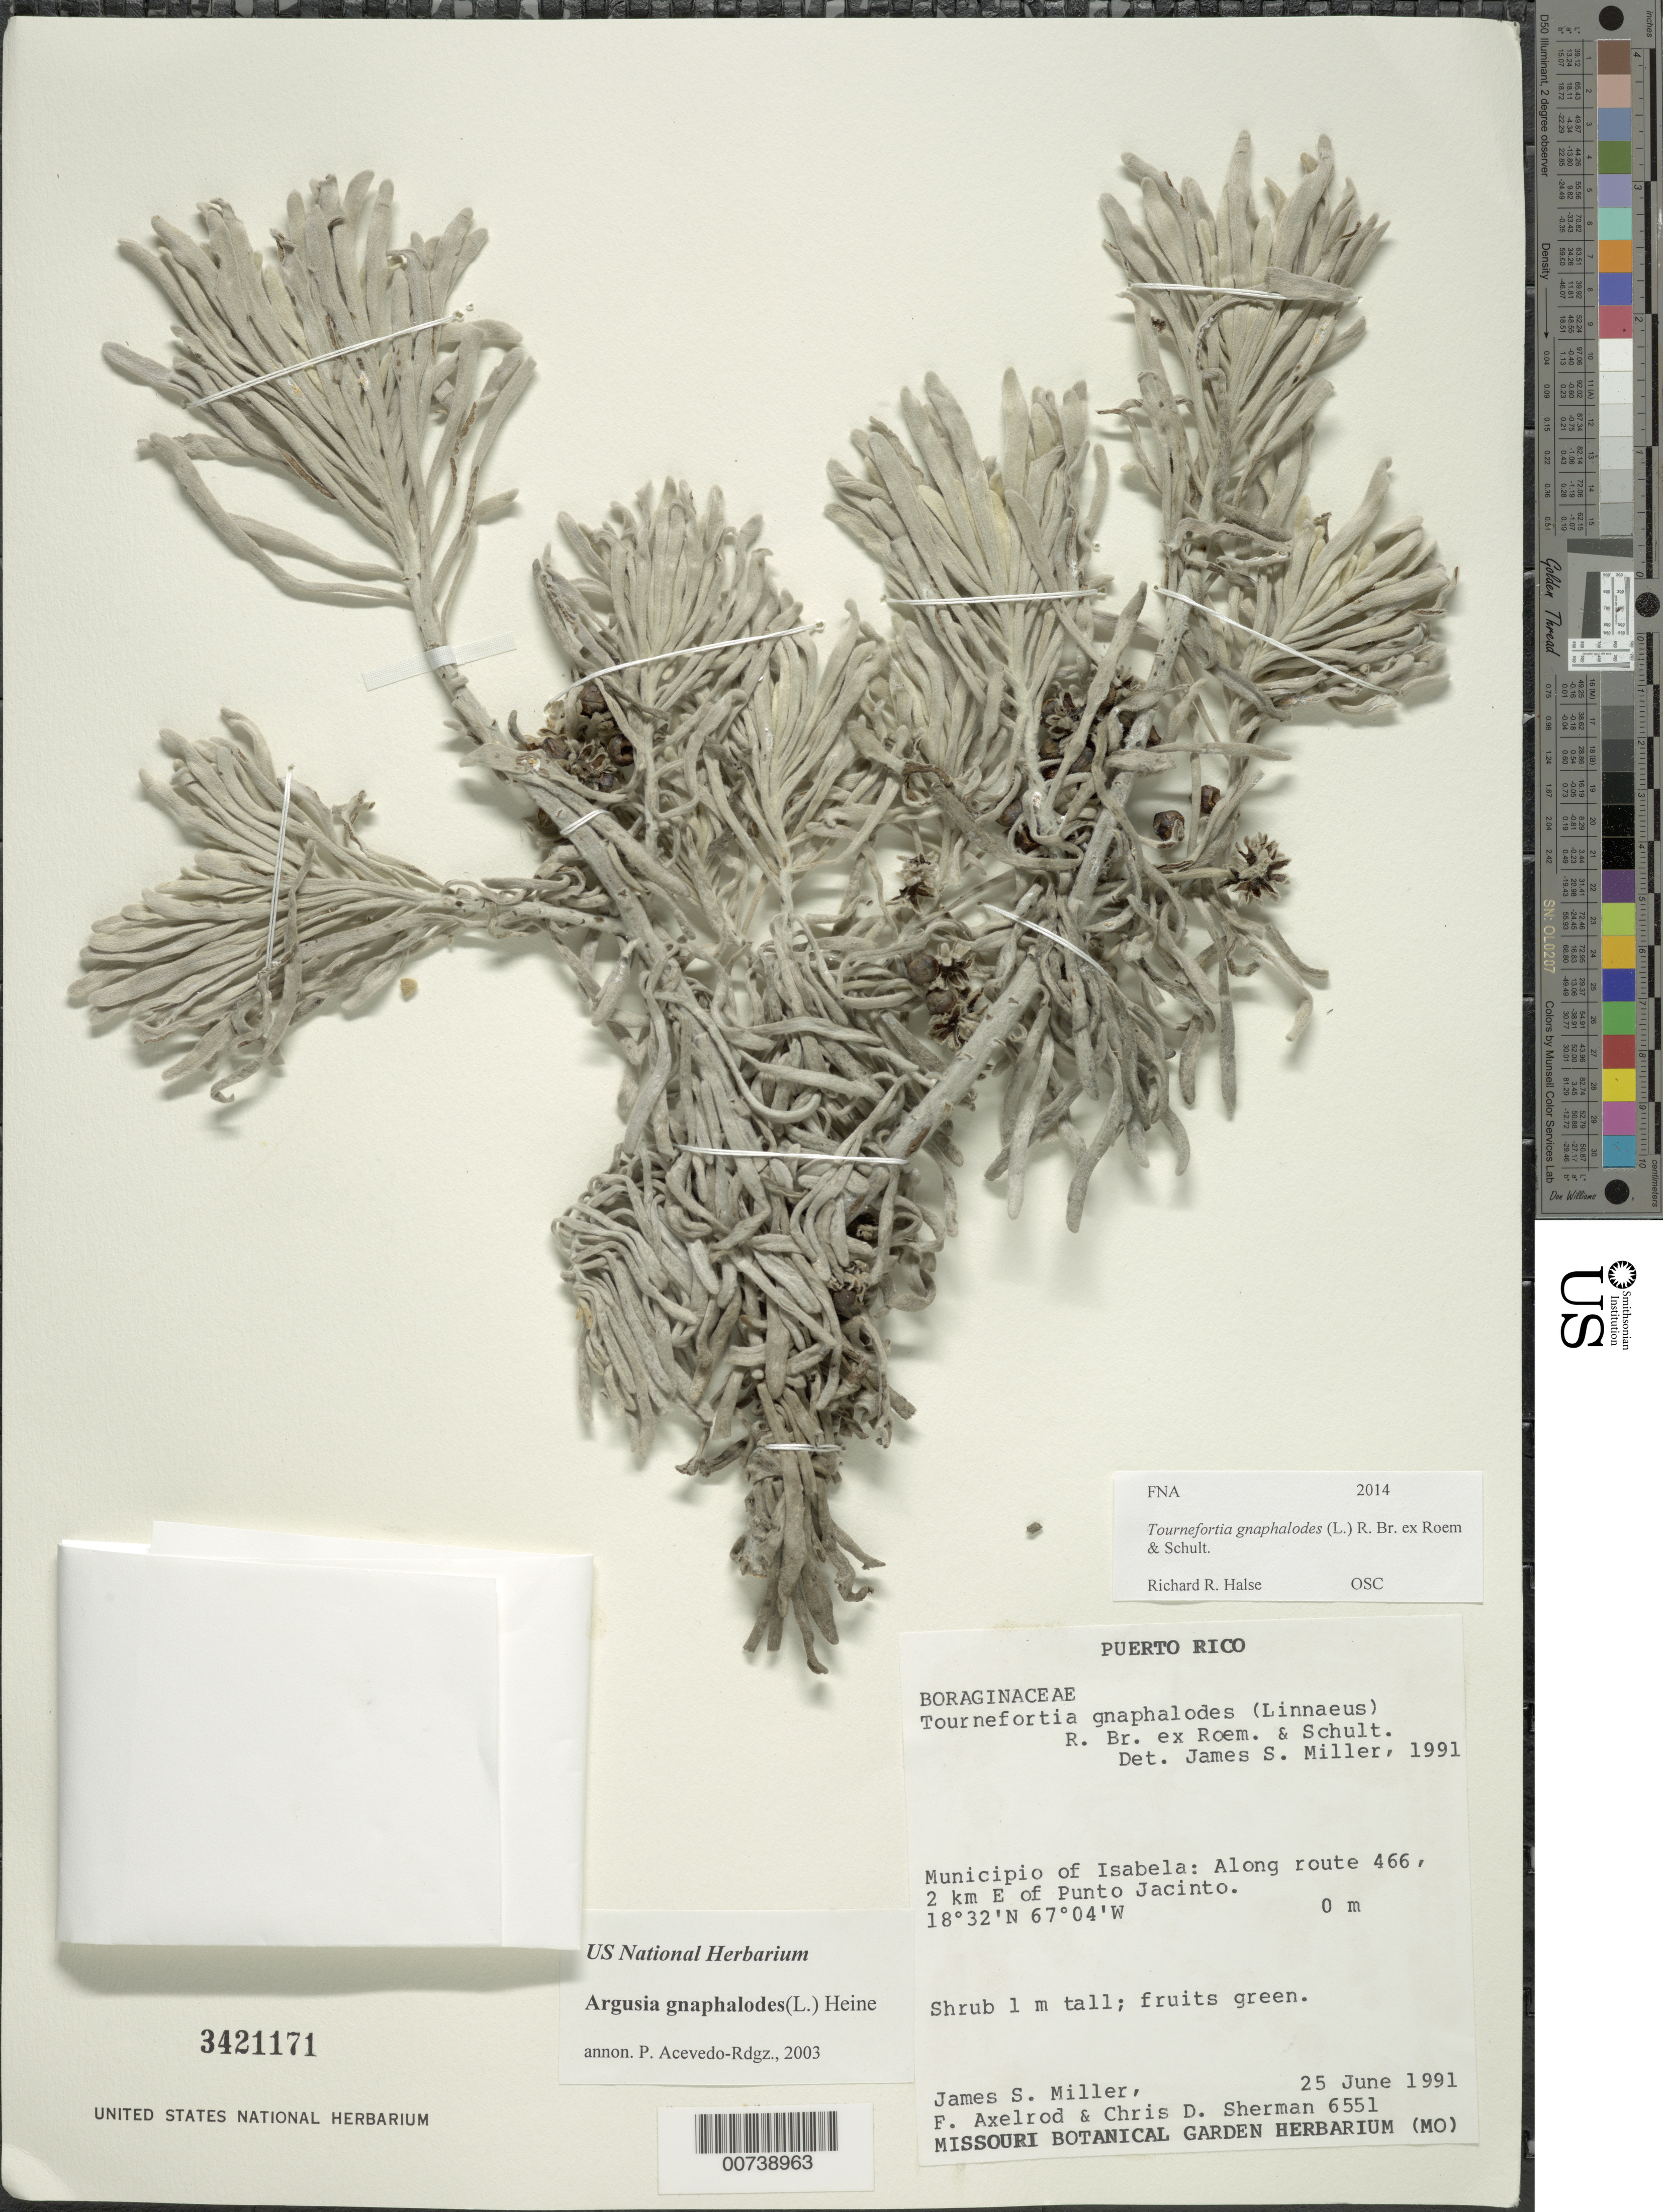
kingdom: Plantae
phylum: Tracheophyta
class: Magnoliopsida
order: Boraginales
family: Heliotropiaceae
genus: Tournefortia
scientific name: Tournefortia gnaphalodes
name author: (L.) R. Br. ex Roem. & Schult.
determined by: Halse, R. R.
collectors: J. S. Miller, F. S. Axelrod & C. Sherman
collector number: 6551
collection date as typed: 25 Jun 1991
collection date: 1991-06-25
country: Puerto Rico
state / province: Isabela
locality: Municipio of Isabela. Along route 466, 2 km E of Punto Jacinto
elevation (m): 0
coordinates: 18.53333333, -67.06666667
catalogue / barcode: US 3421171